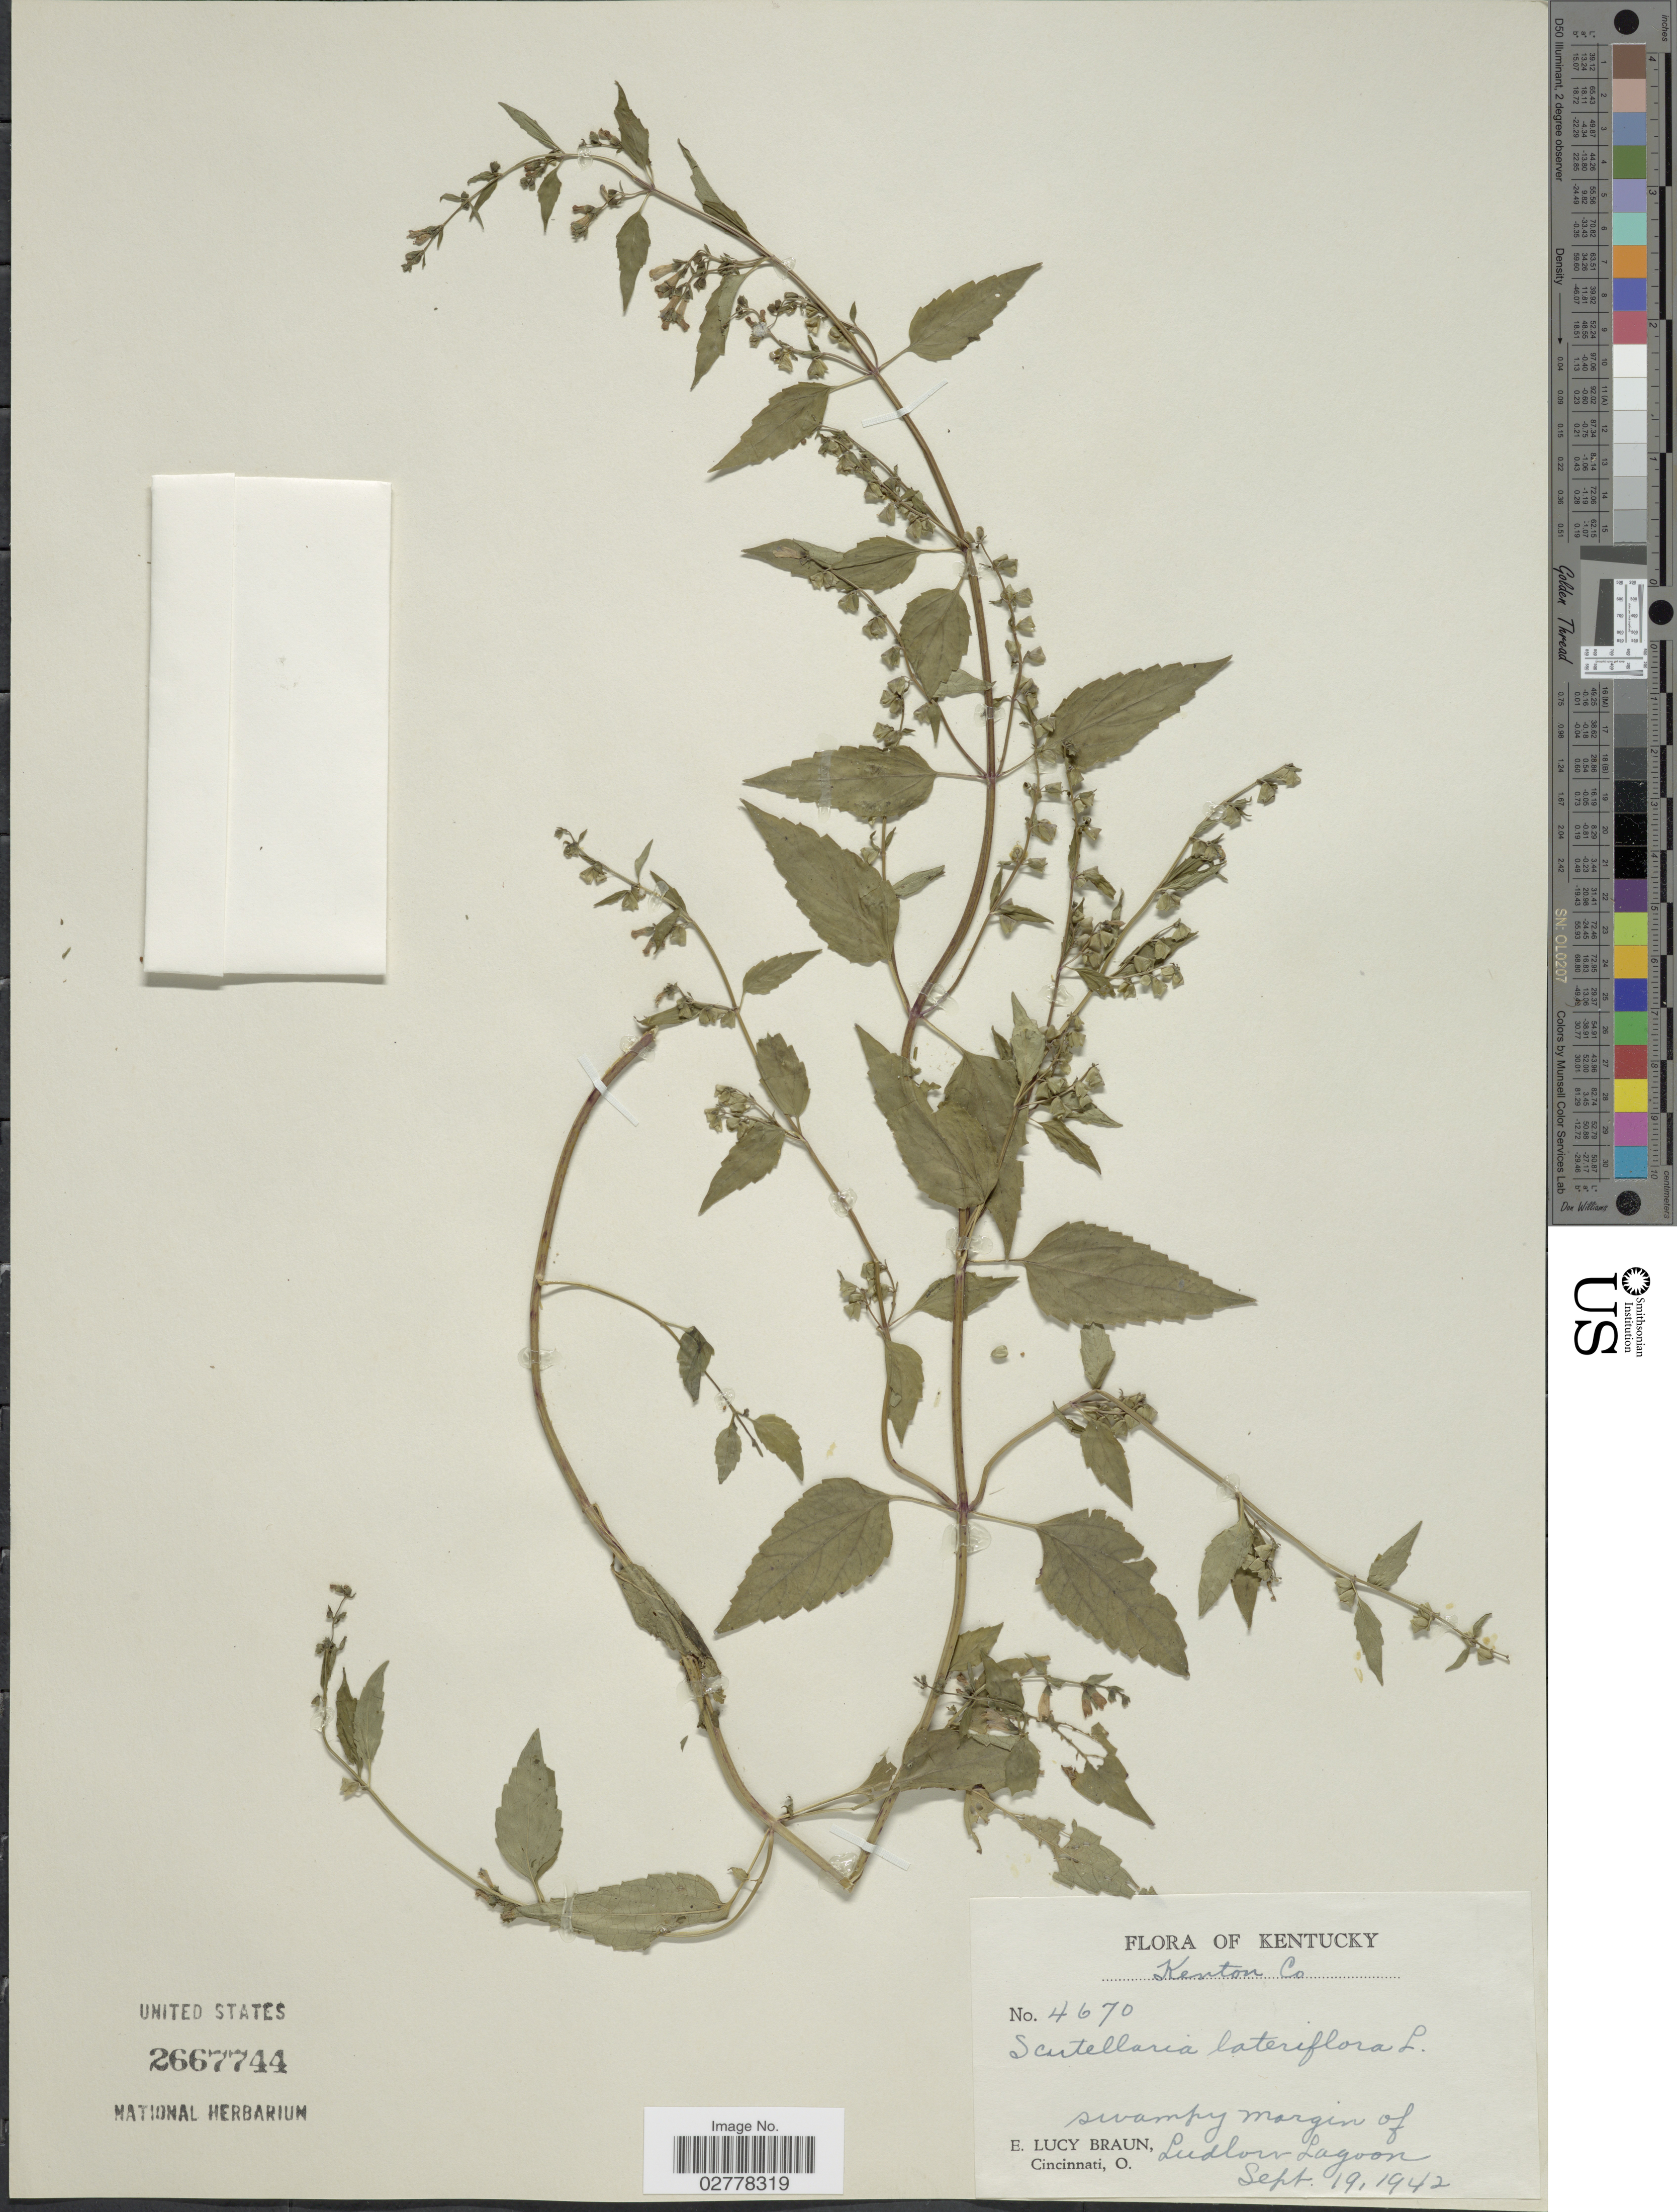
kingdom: Plantae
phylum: Tracheophyta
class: Magnoliopsida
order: Lamiales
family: Lamiaceae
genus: Scutellaria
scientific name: Scutellaria lateriflora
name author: L.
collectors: E. L. Braun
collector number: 4670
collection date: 1942-09-19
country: United States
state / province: Kentucky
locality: Kenton Co. Swampy margin of Ludlow Lagoon.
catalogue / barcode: US 2667744